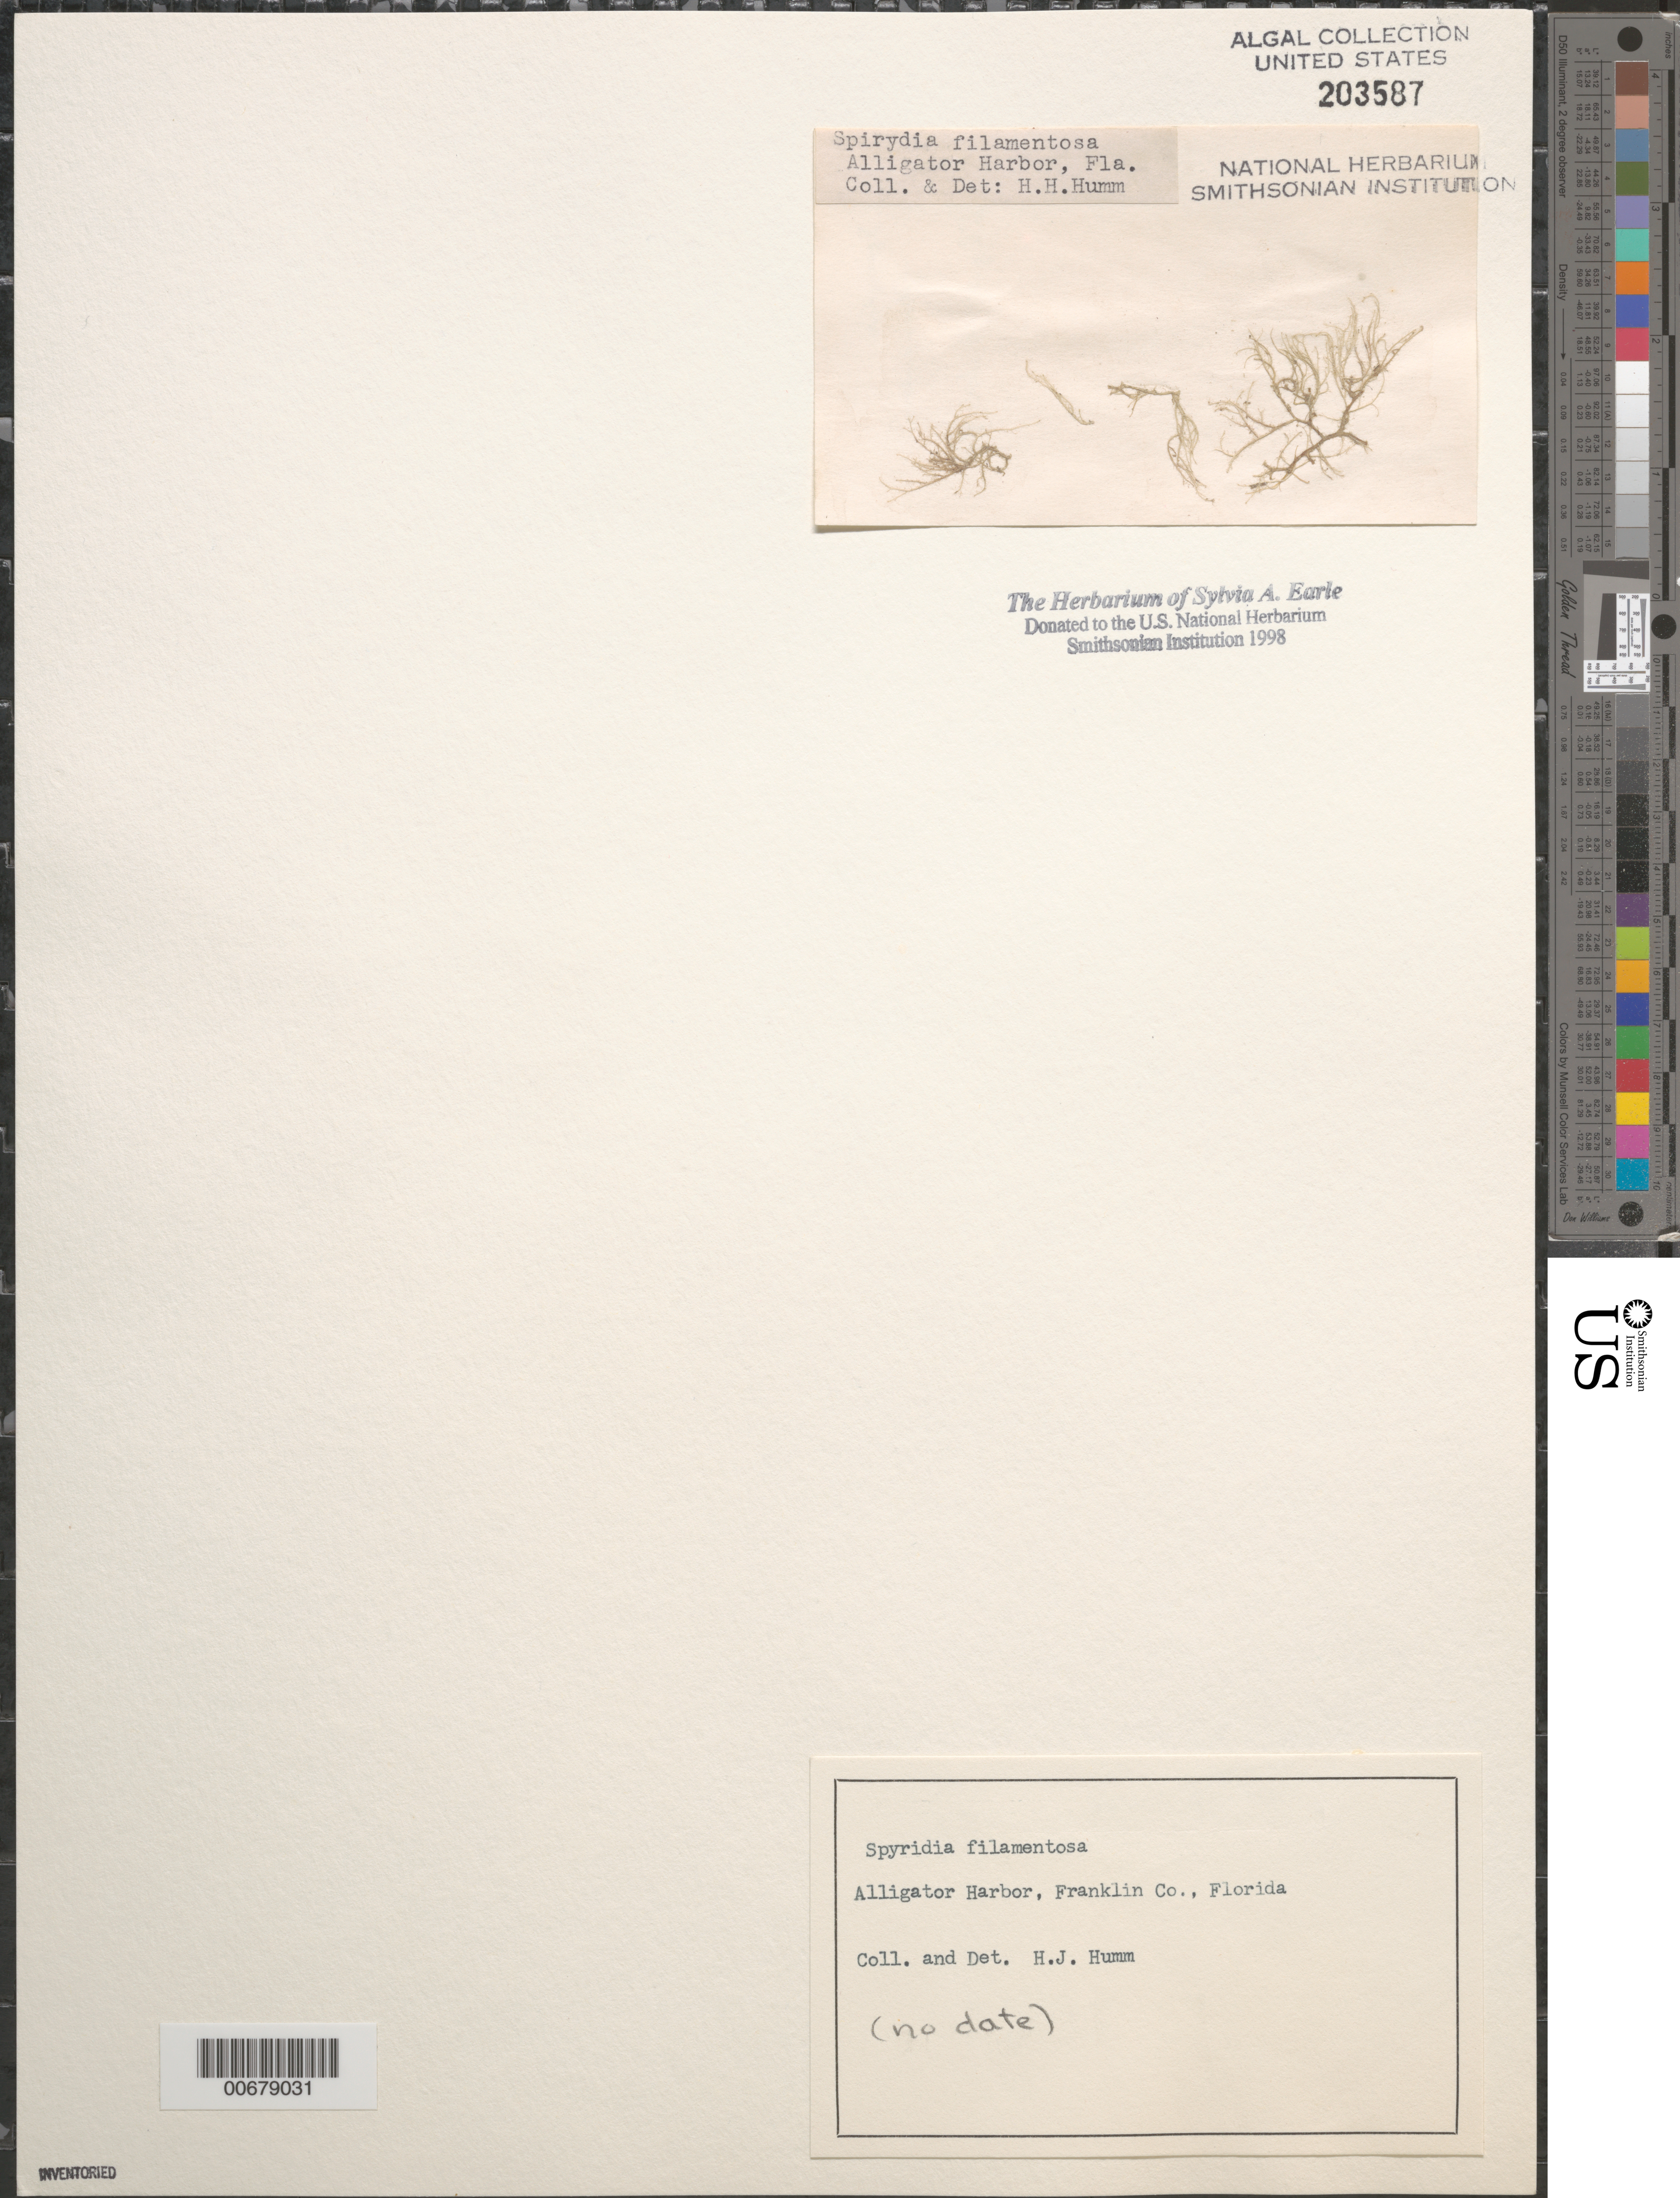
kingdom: Plantae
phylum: Rhodophyta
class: Florideophyceae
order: Ceramiales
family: Spyridiaceae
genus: Spyridia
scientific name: Spyridia filamentosa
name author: (Wulfen) Harv.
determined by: Humm, Harold J.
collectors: H. J. Humm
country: United States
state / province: Florida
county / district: Franklin County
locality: Alligator Harbor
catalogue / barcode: US 203587